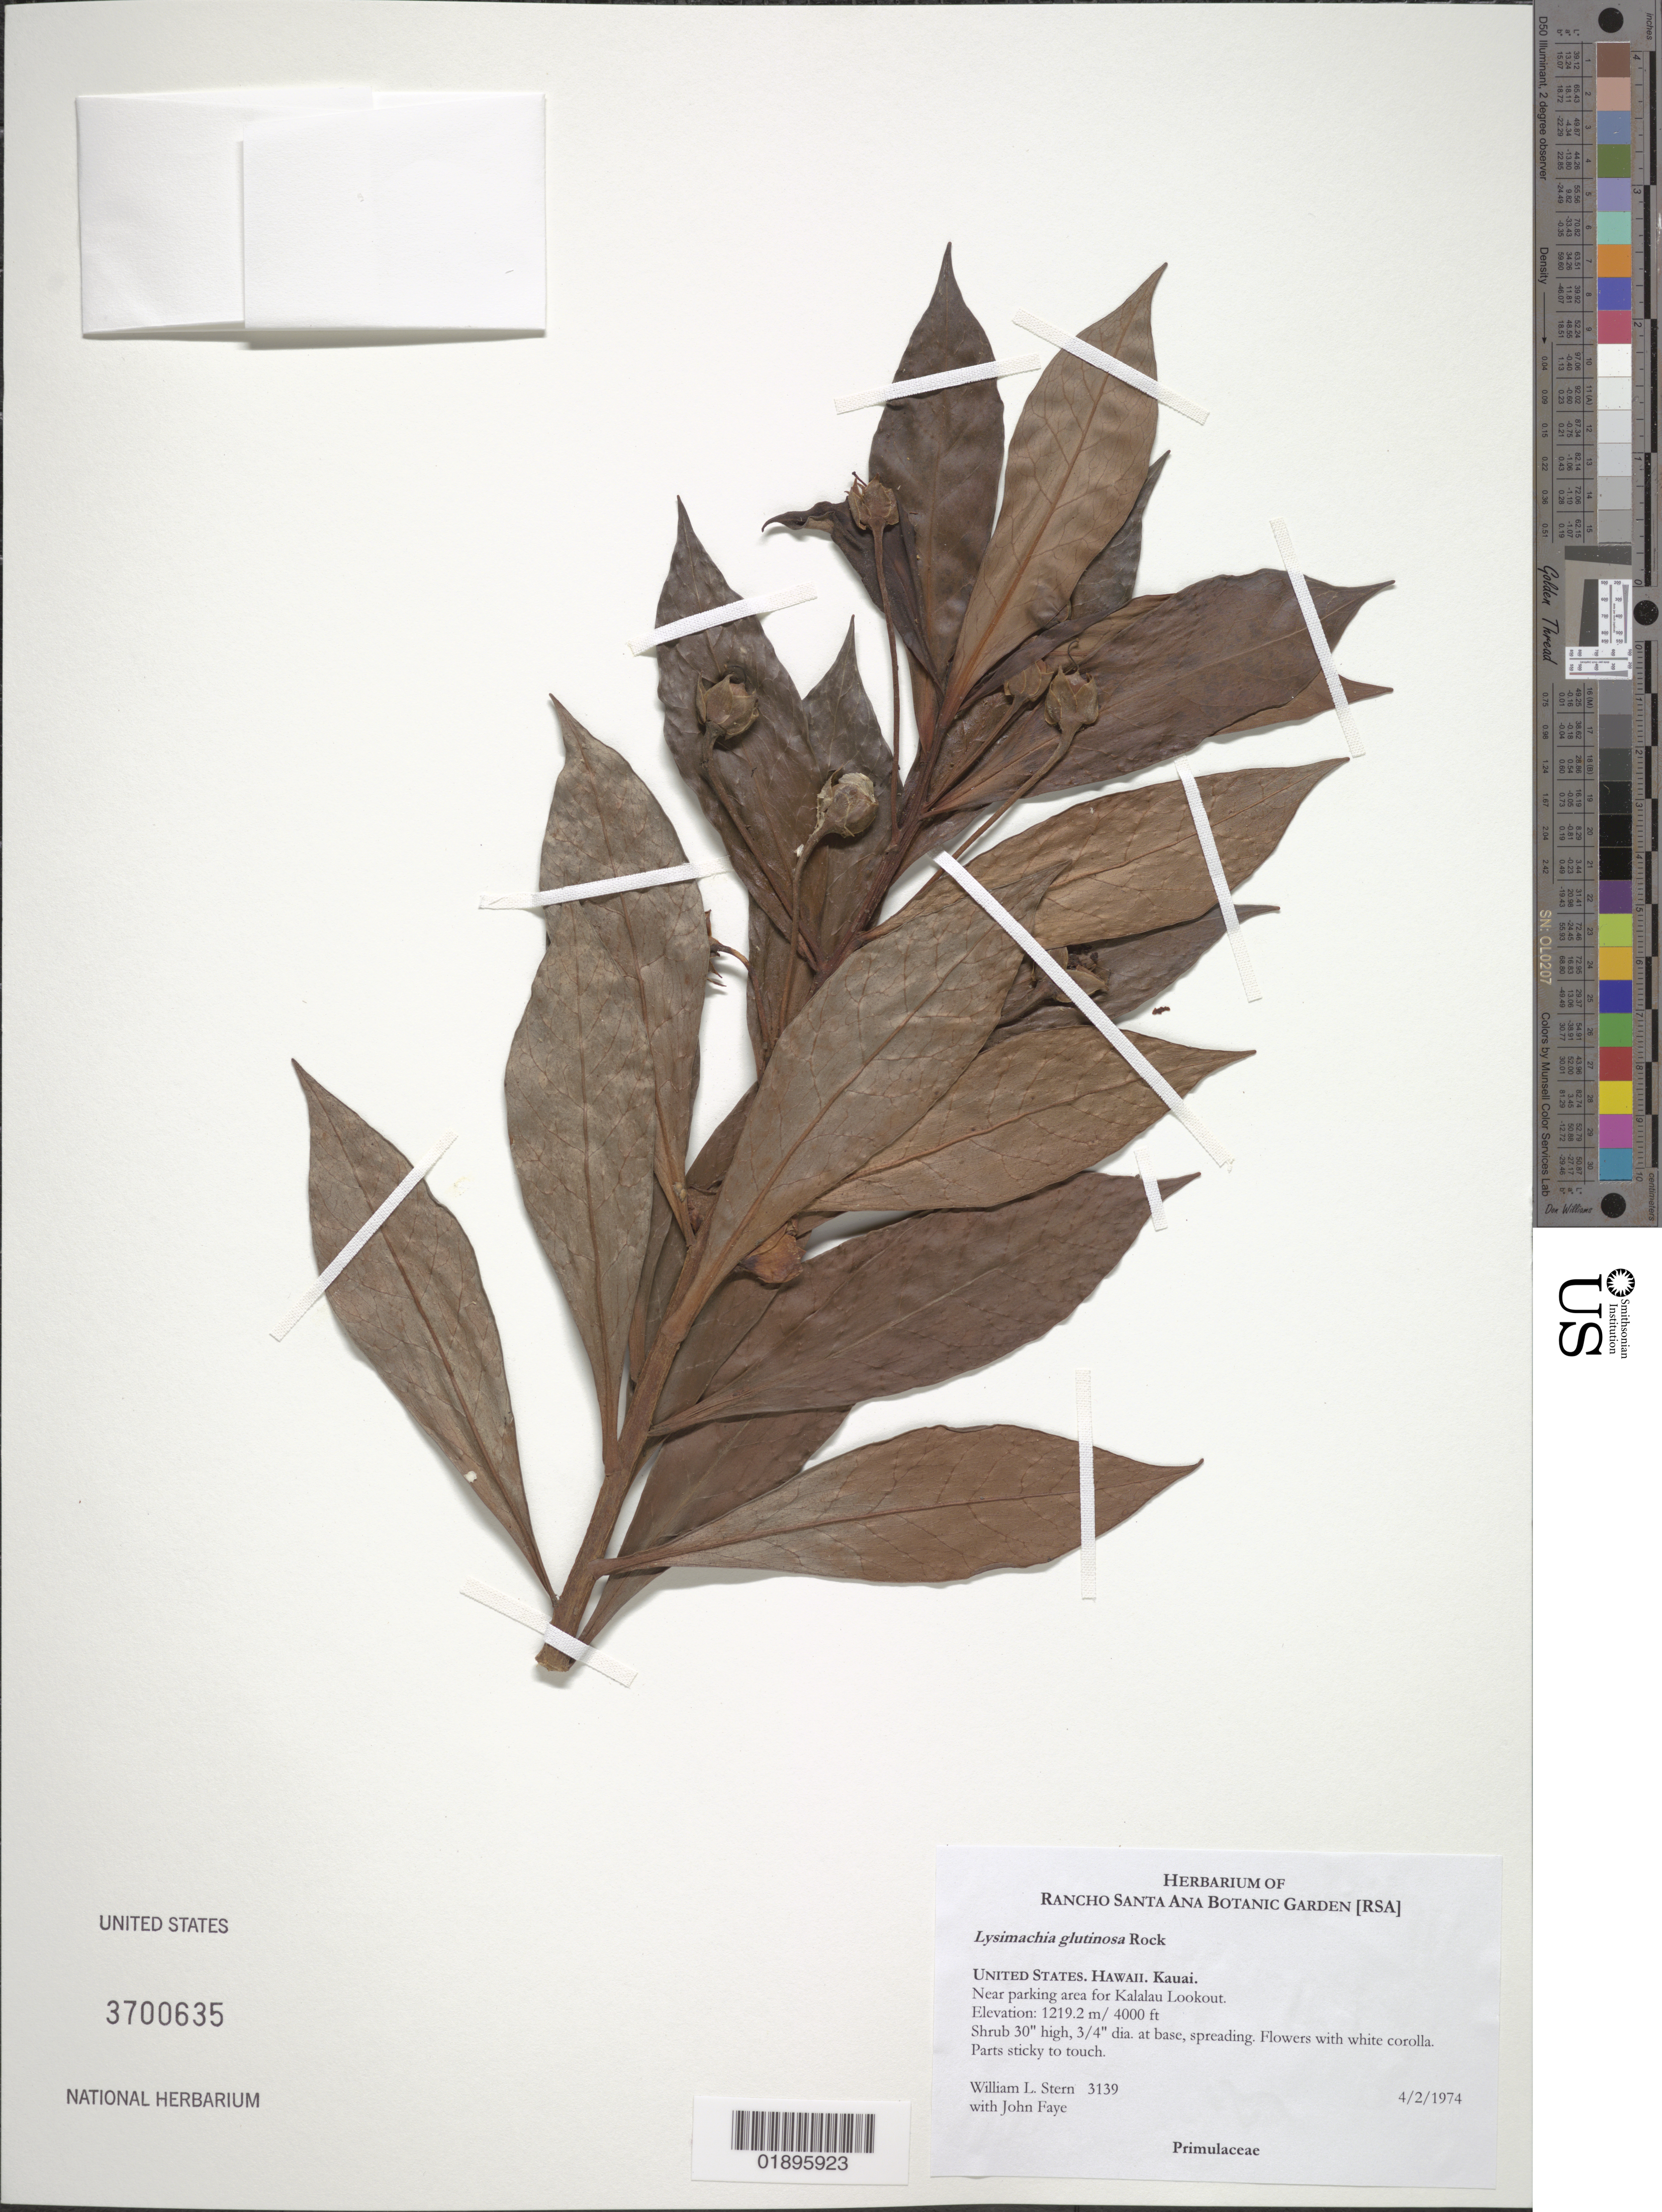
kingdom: Plantae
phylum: Tracheophyta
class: Magnoliopsida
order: Ericales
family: Primulaceae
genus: Lysimachia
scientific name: Lysimachia glutinosa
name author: Rock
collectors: W. L. Stern & J. Faye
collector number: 3139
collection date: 1974-04-02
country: United States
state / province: Hawaii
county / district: Kauai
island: Kaua'i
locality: Near parking area for Kalalau Lookout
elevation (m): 1219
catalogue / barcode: US 3700635